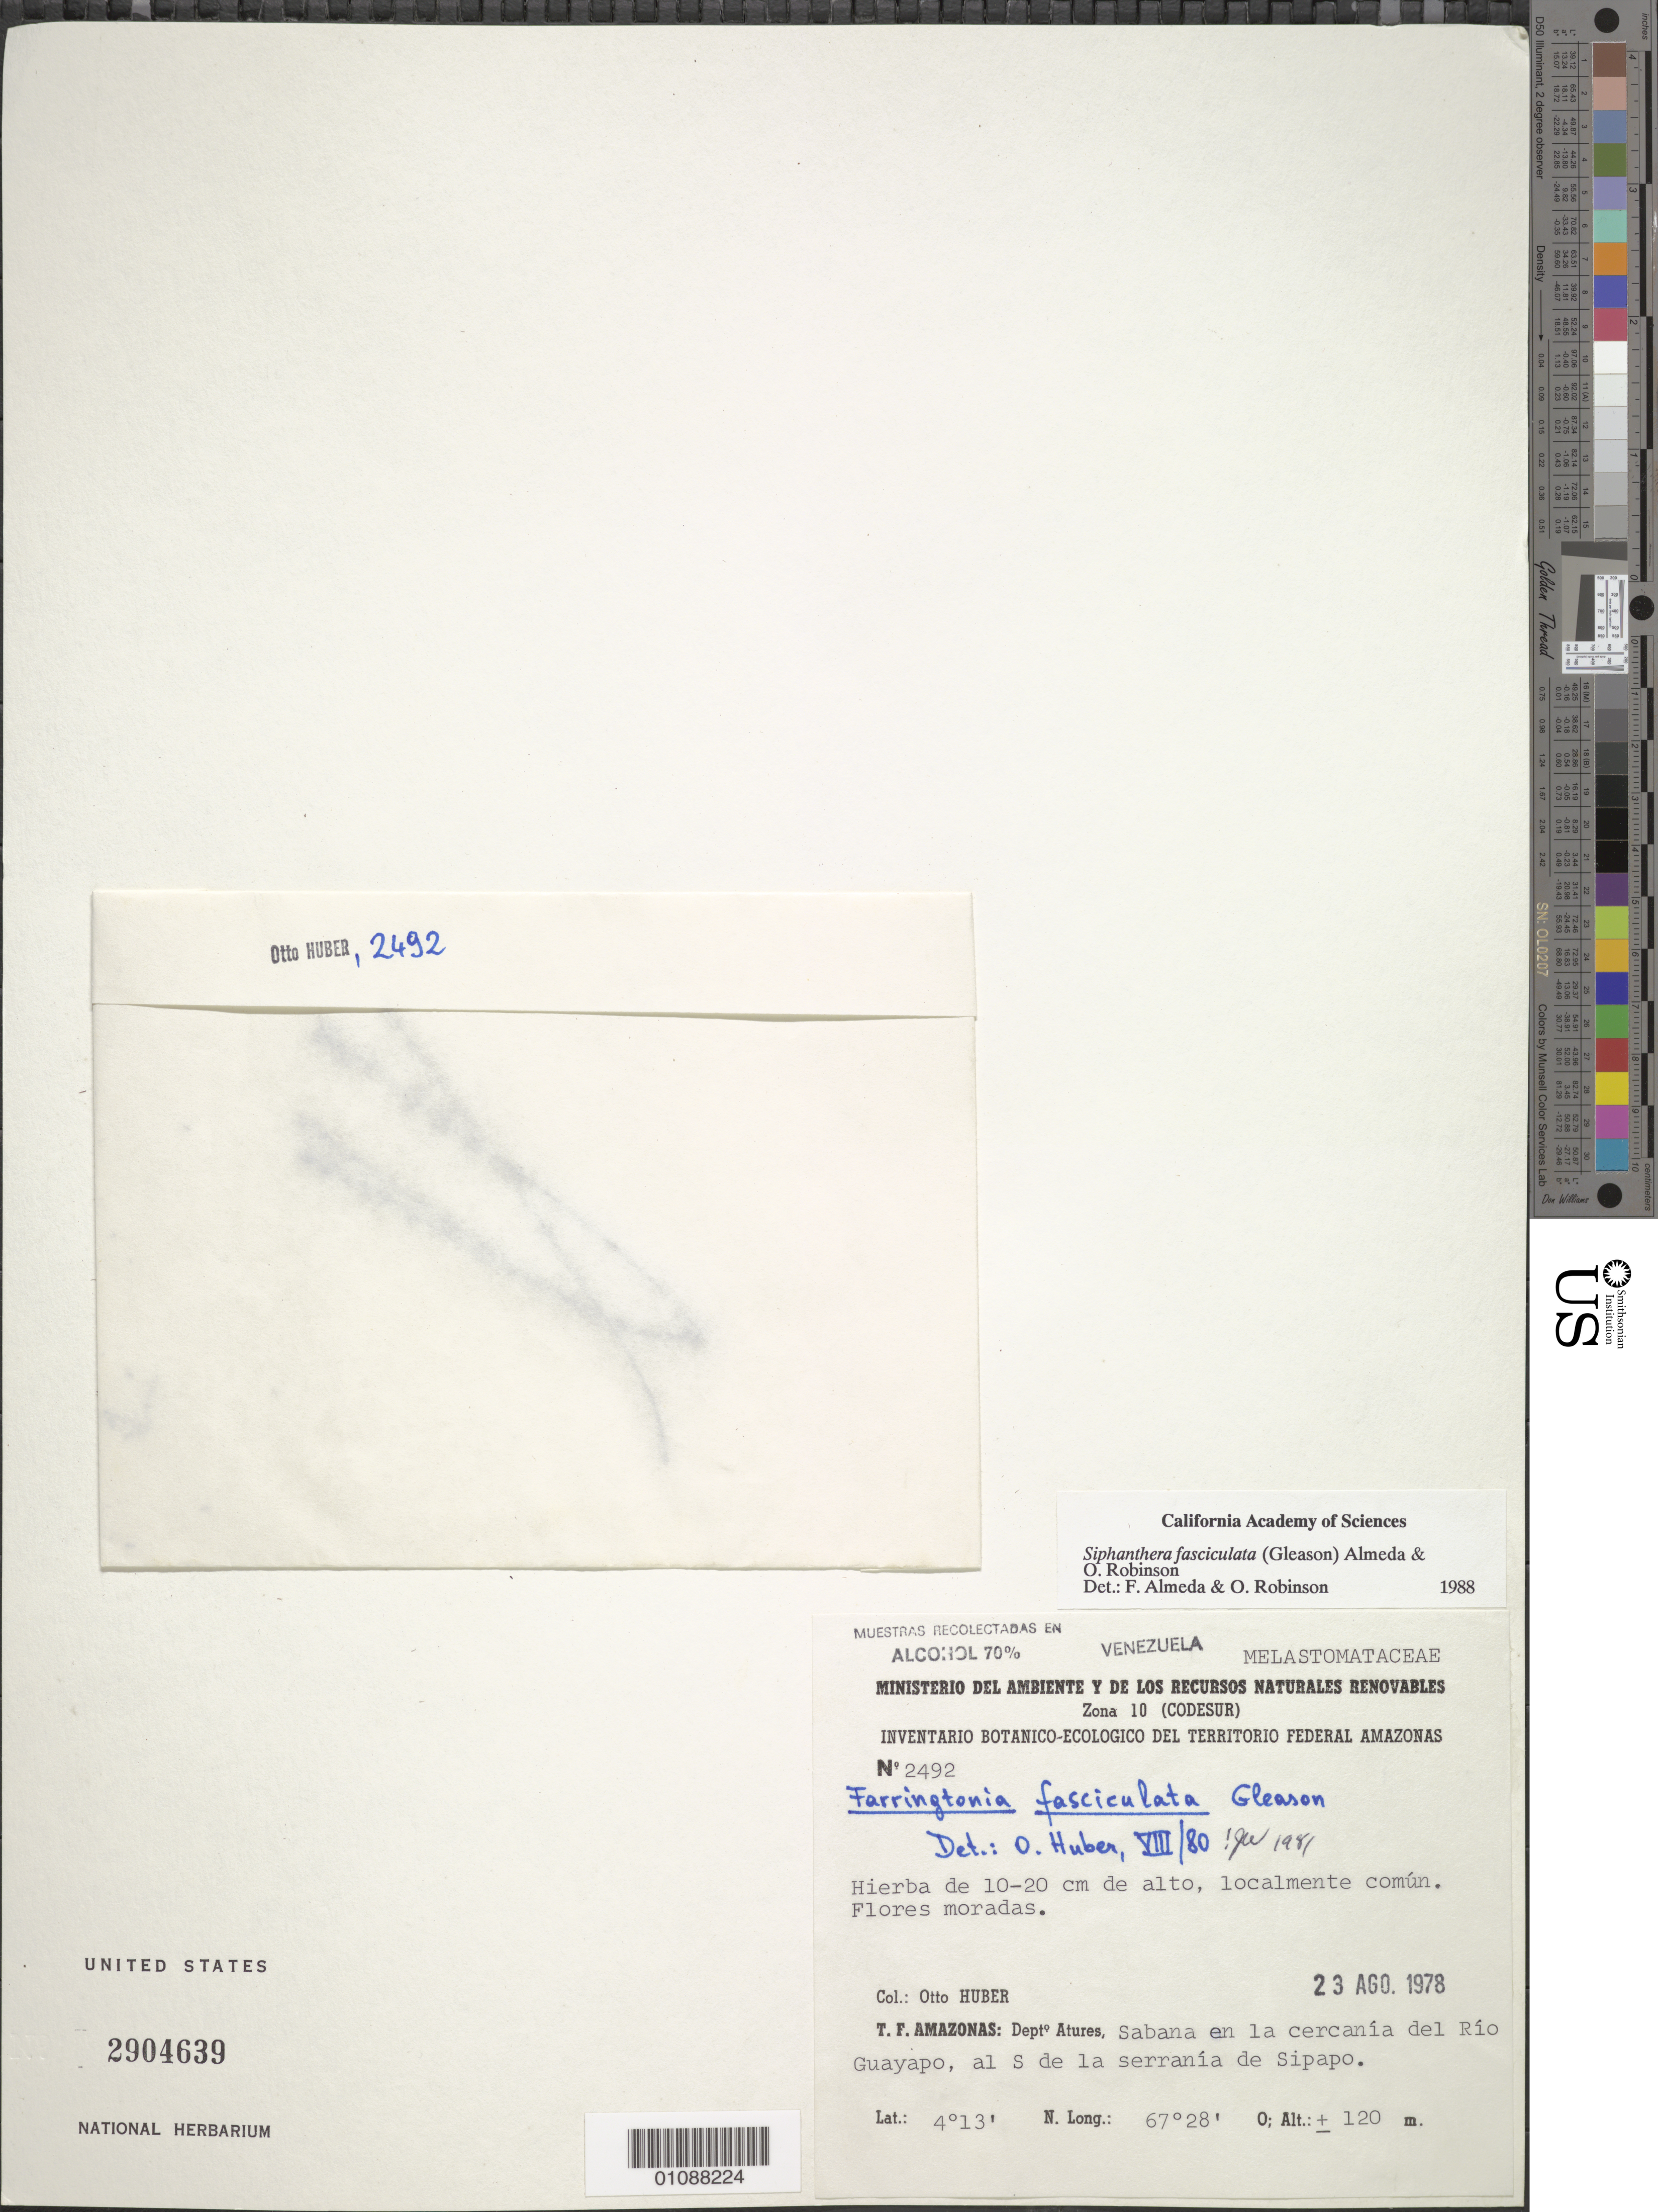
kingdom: Plantae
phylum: Tracheophyta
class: Magnoliopsida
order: Myrtales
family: Melastomataceae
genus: Siphanthera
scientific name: Siphanthera fasciculata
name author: (Gleason) Almeda & O.R. Rob.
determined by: Almeda, F.; Robinson, O. R.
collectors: O. Huber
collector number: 2492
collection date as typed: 23-Aug-78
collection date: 1978-08-23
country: Venezuela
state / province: Amazonas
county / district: Atures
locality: Río Guayapo, al S de la serrania de Sipapo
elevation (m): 120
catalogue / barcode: US 2904639